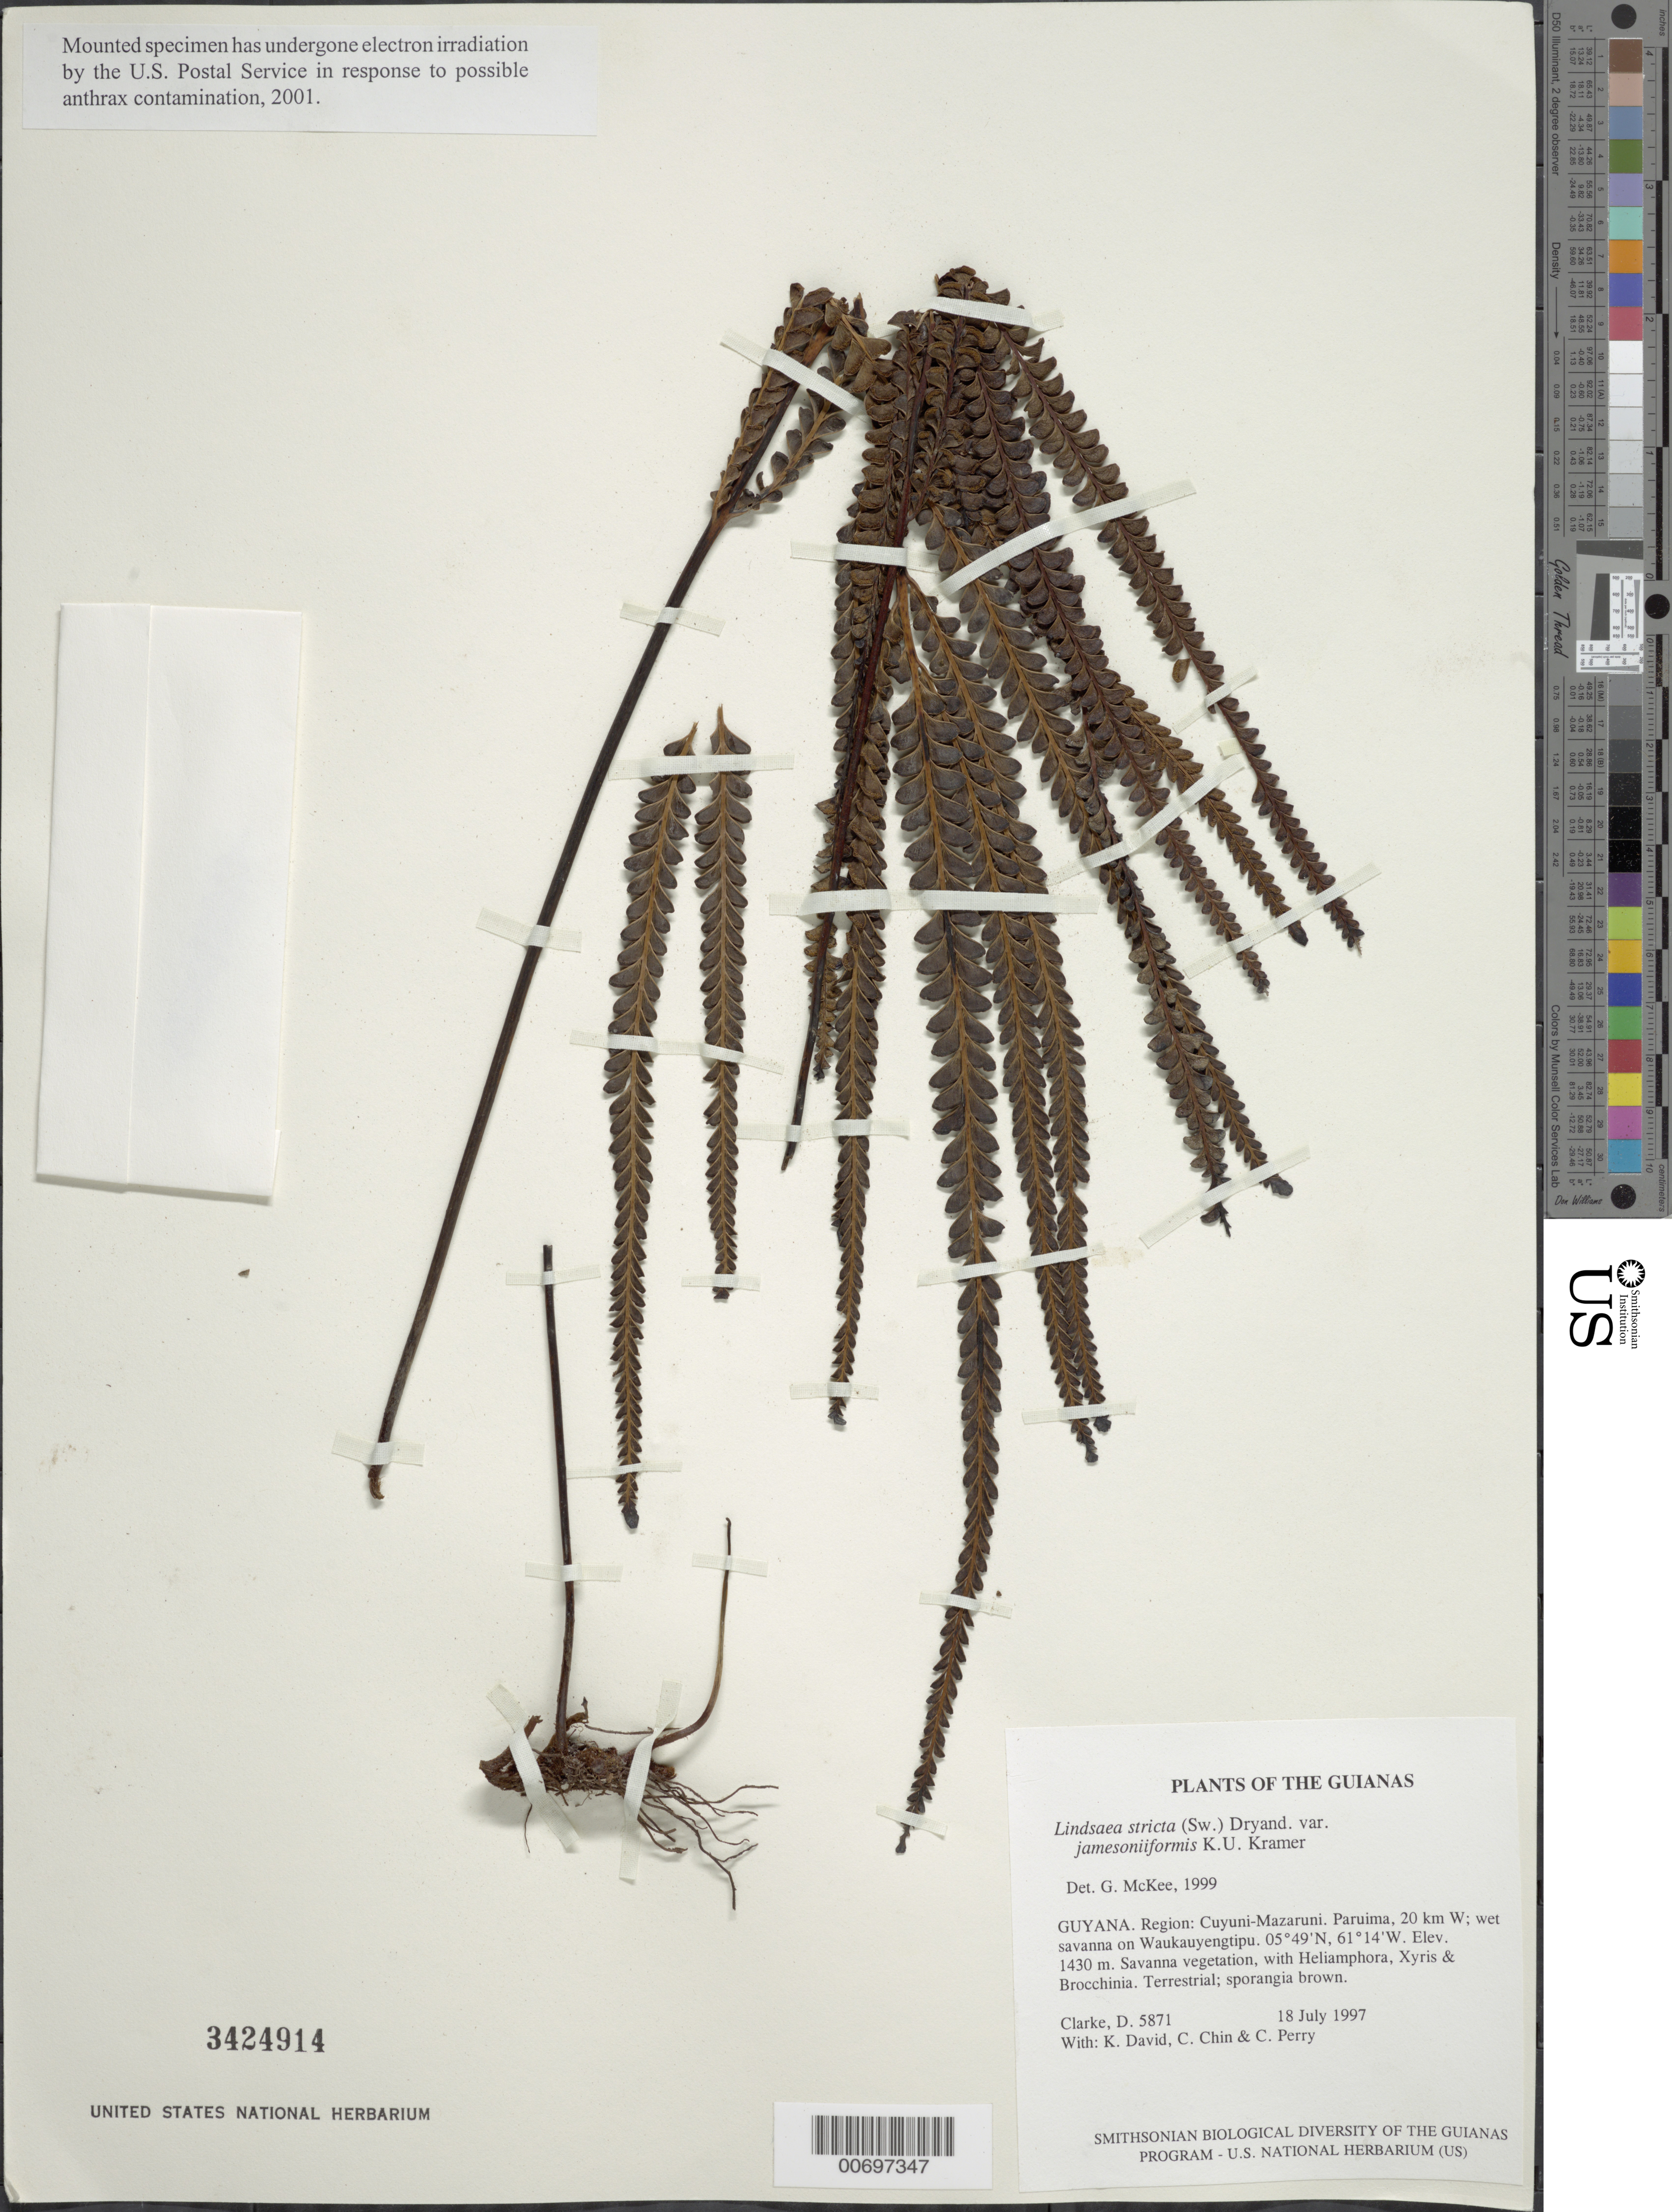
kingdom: Plantae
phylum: Tracheophyta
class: Polypodiopsida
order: Polypodiales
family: Lindsaeaceae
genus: Lindsaea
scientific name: Lindsaea stricta var. jamesoniiformis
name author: K.U. Kramer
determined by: McKee, G. S., (US), NMNH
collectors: H. D. Clarke, K. David, C. Chin & C. Perry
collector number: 5871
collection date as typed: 18 July 1997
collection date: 1997-07-18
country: Guyana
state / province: Cuyuni-Mazaruni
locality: Paruima, 20 km W; wet savanna on Waukauyengtipu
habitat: Savanna vegetation, with Heliamphora, Xyris & Brocchinia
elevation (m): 1430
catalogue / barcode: US 3424914